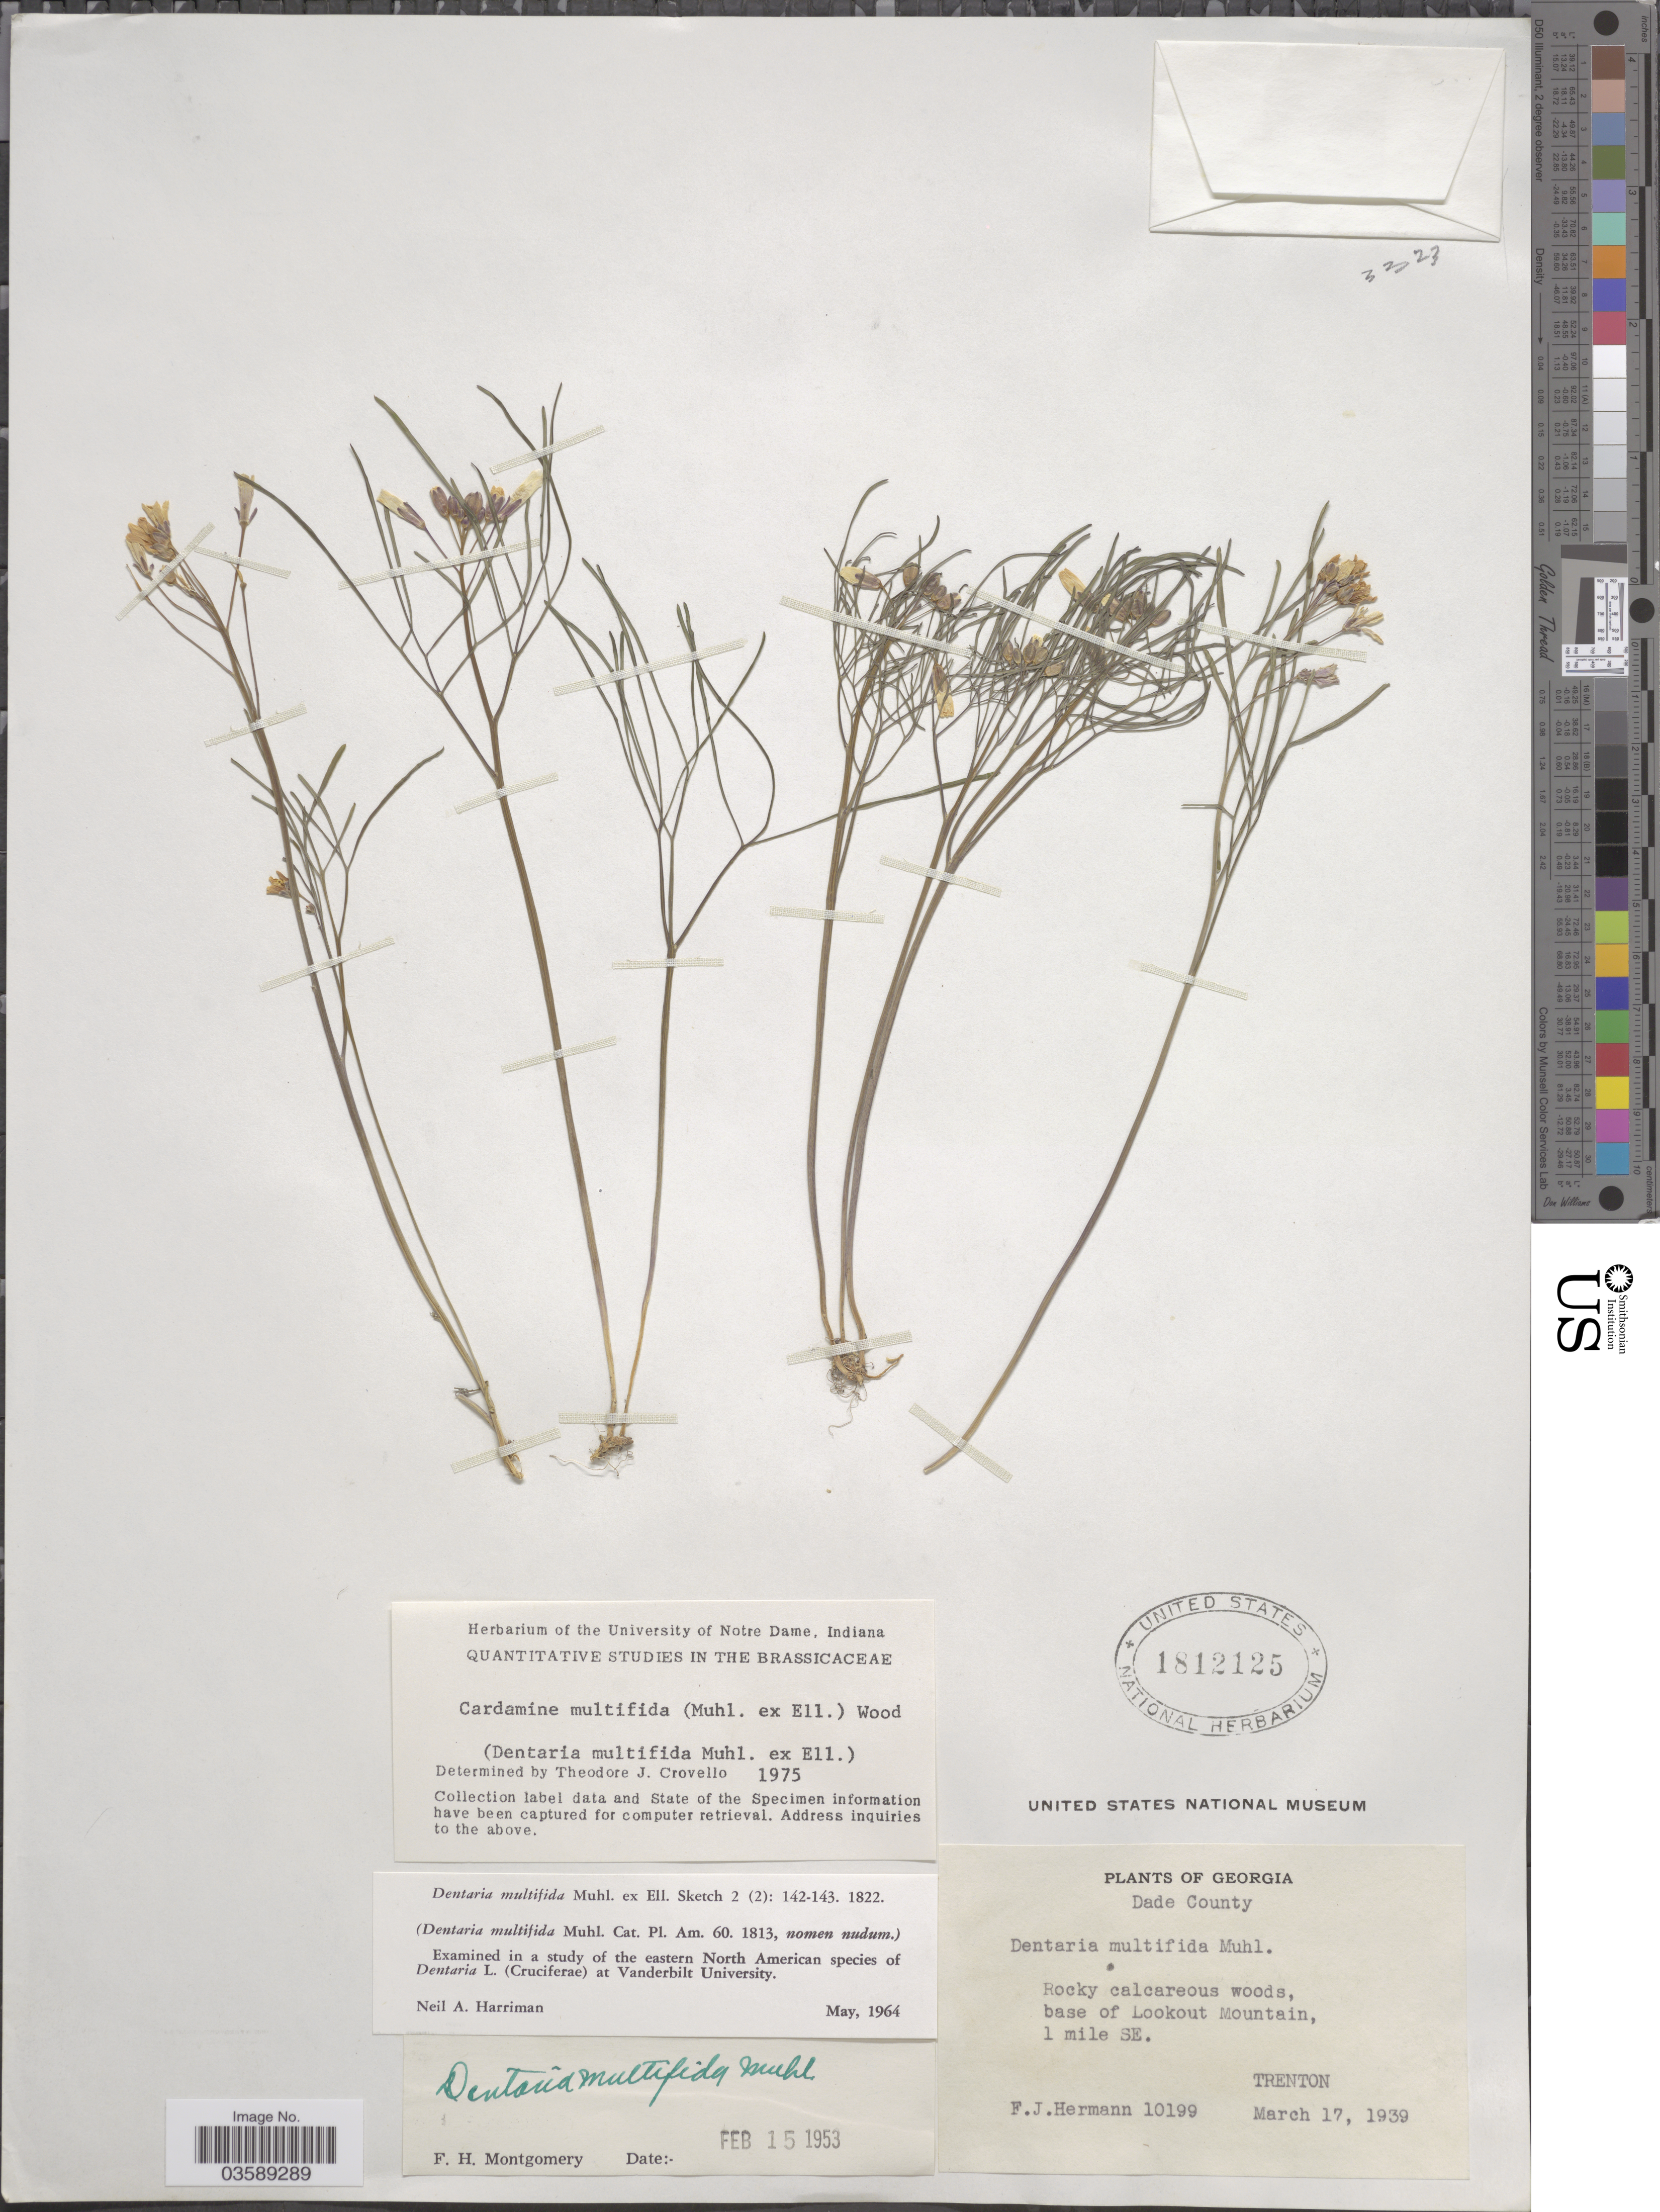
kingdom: Plantae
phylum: Tracheophyta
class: Magnoliopsida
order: Brassicales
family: Brassicaceae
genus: Cardamine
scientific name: Cardamine multifolia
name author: Rydb.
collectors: F. J. Hermann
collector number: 10199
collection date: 1939-03-17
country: United States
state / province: Georgia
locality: Dade County. Base of Lookout Mountain, 1 mile SE. Trenton.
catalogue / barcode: US 1812125